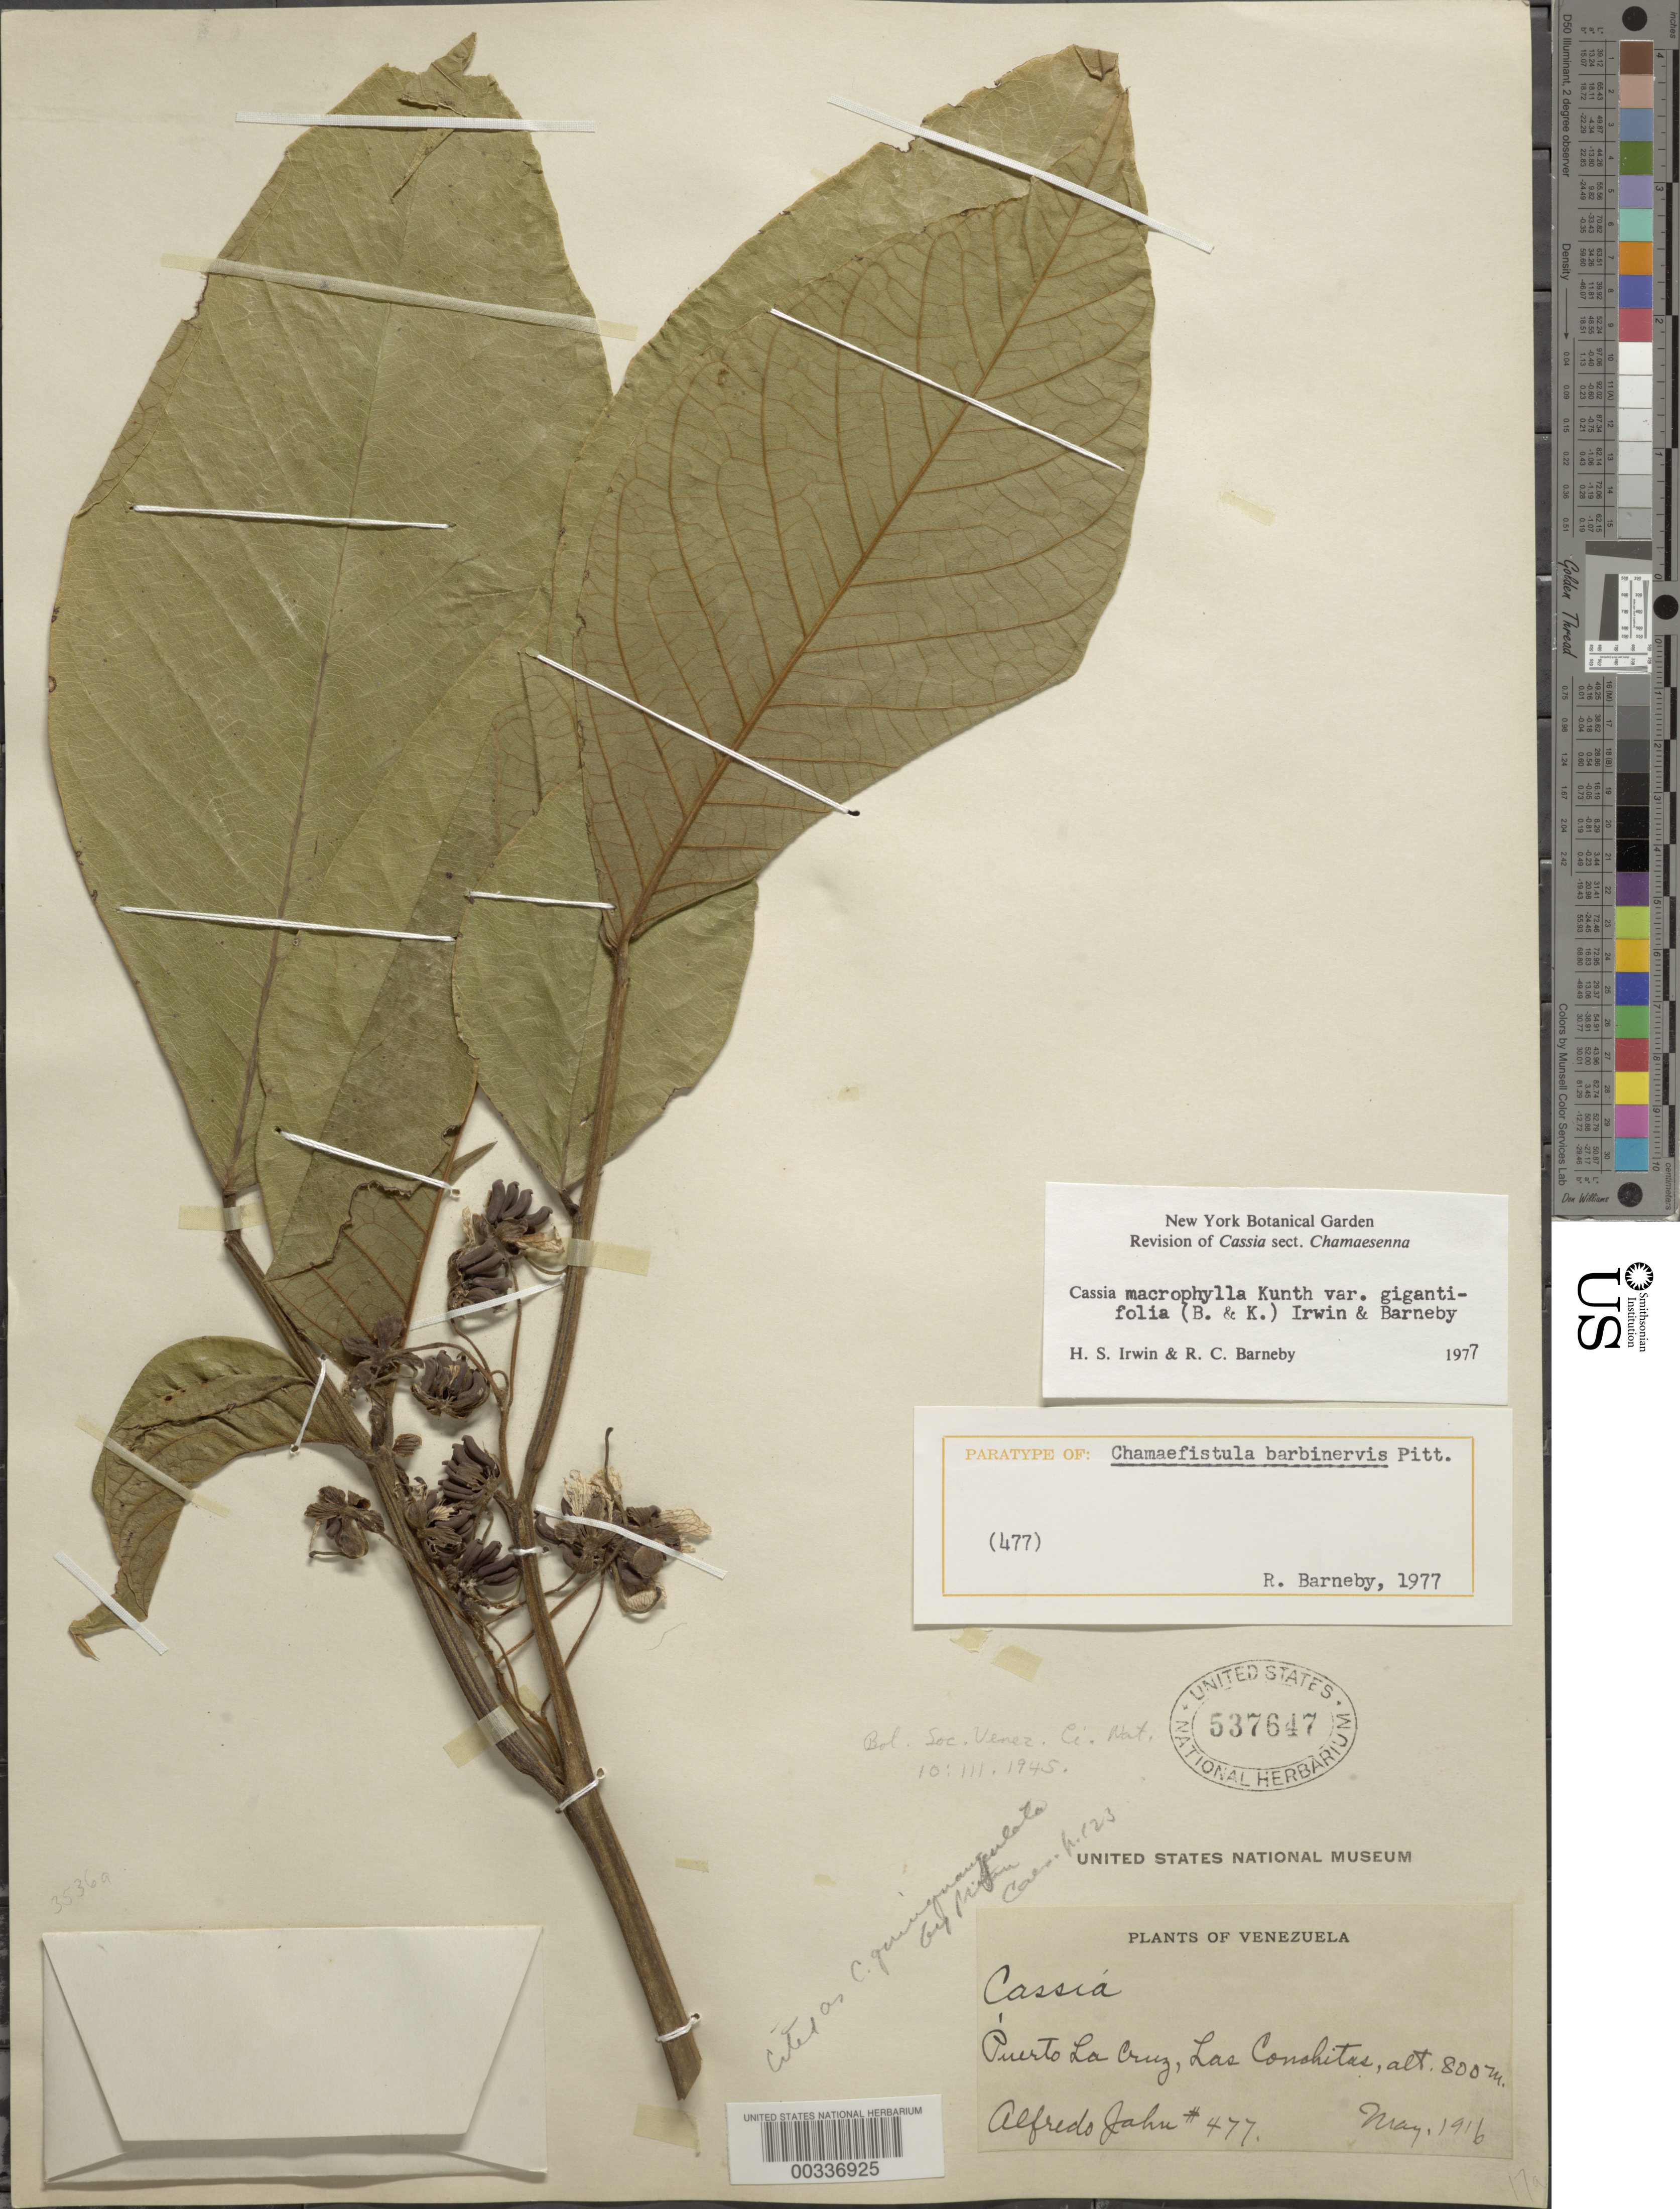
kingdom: Plantae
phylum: Tracheophyta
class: Magnoliopsida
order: Fabales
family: Fabaceae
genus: Senna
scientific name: Senna macrophylla var. gigantifolia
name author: (Britton & Killip) H.S. Irwin & Barneby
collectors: A. Jahn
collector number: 477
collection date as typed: May 1916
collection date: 1916-05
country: Venezuela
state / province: Anzoategui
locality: Puerto la cruz, la conchitas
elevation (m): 800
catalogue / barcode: US 537647